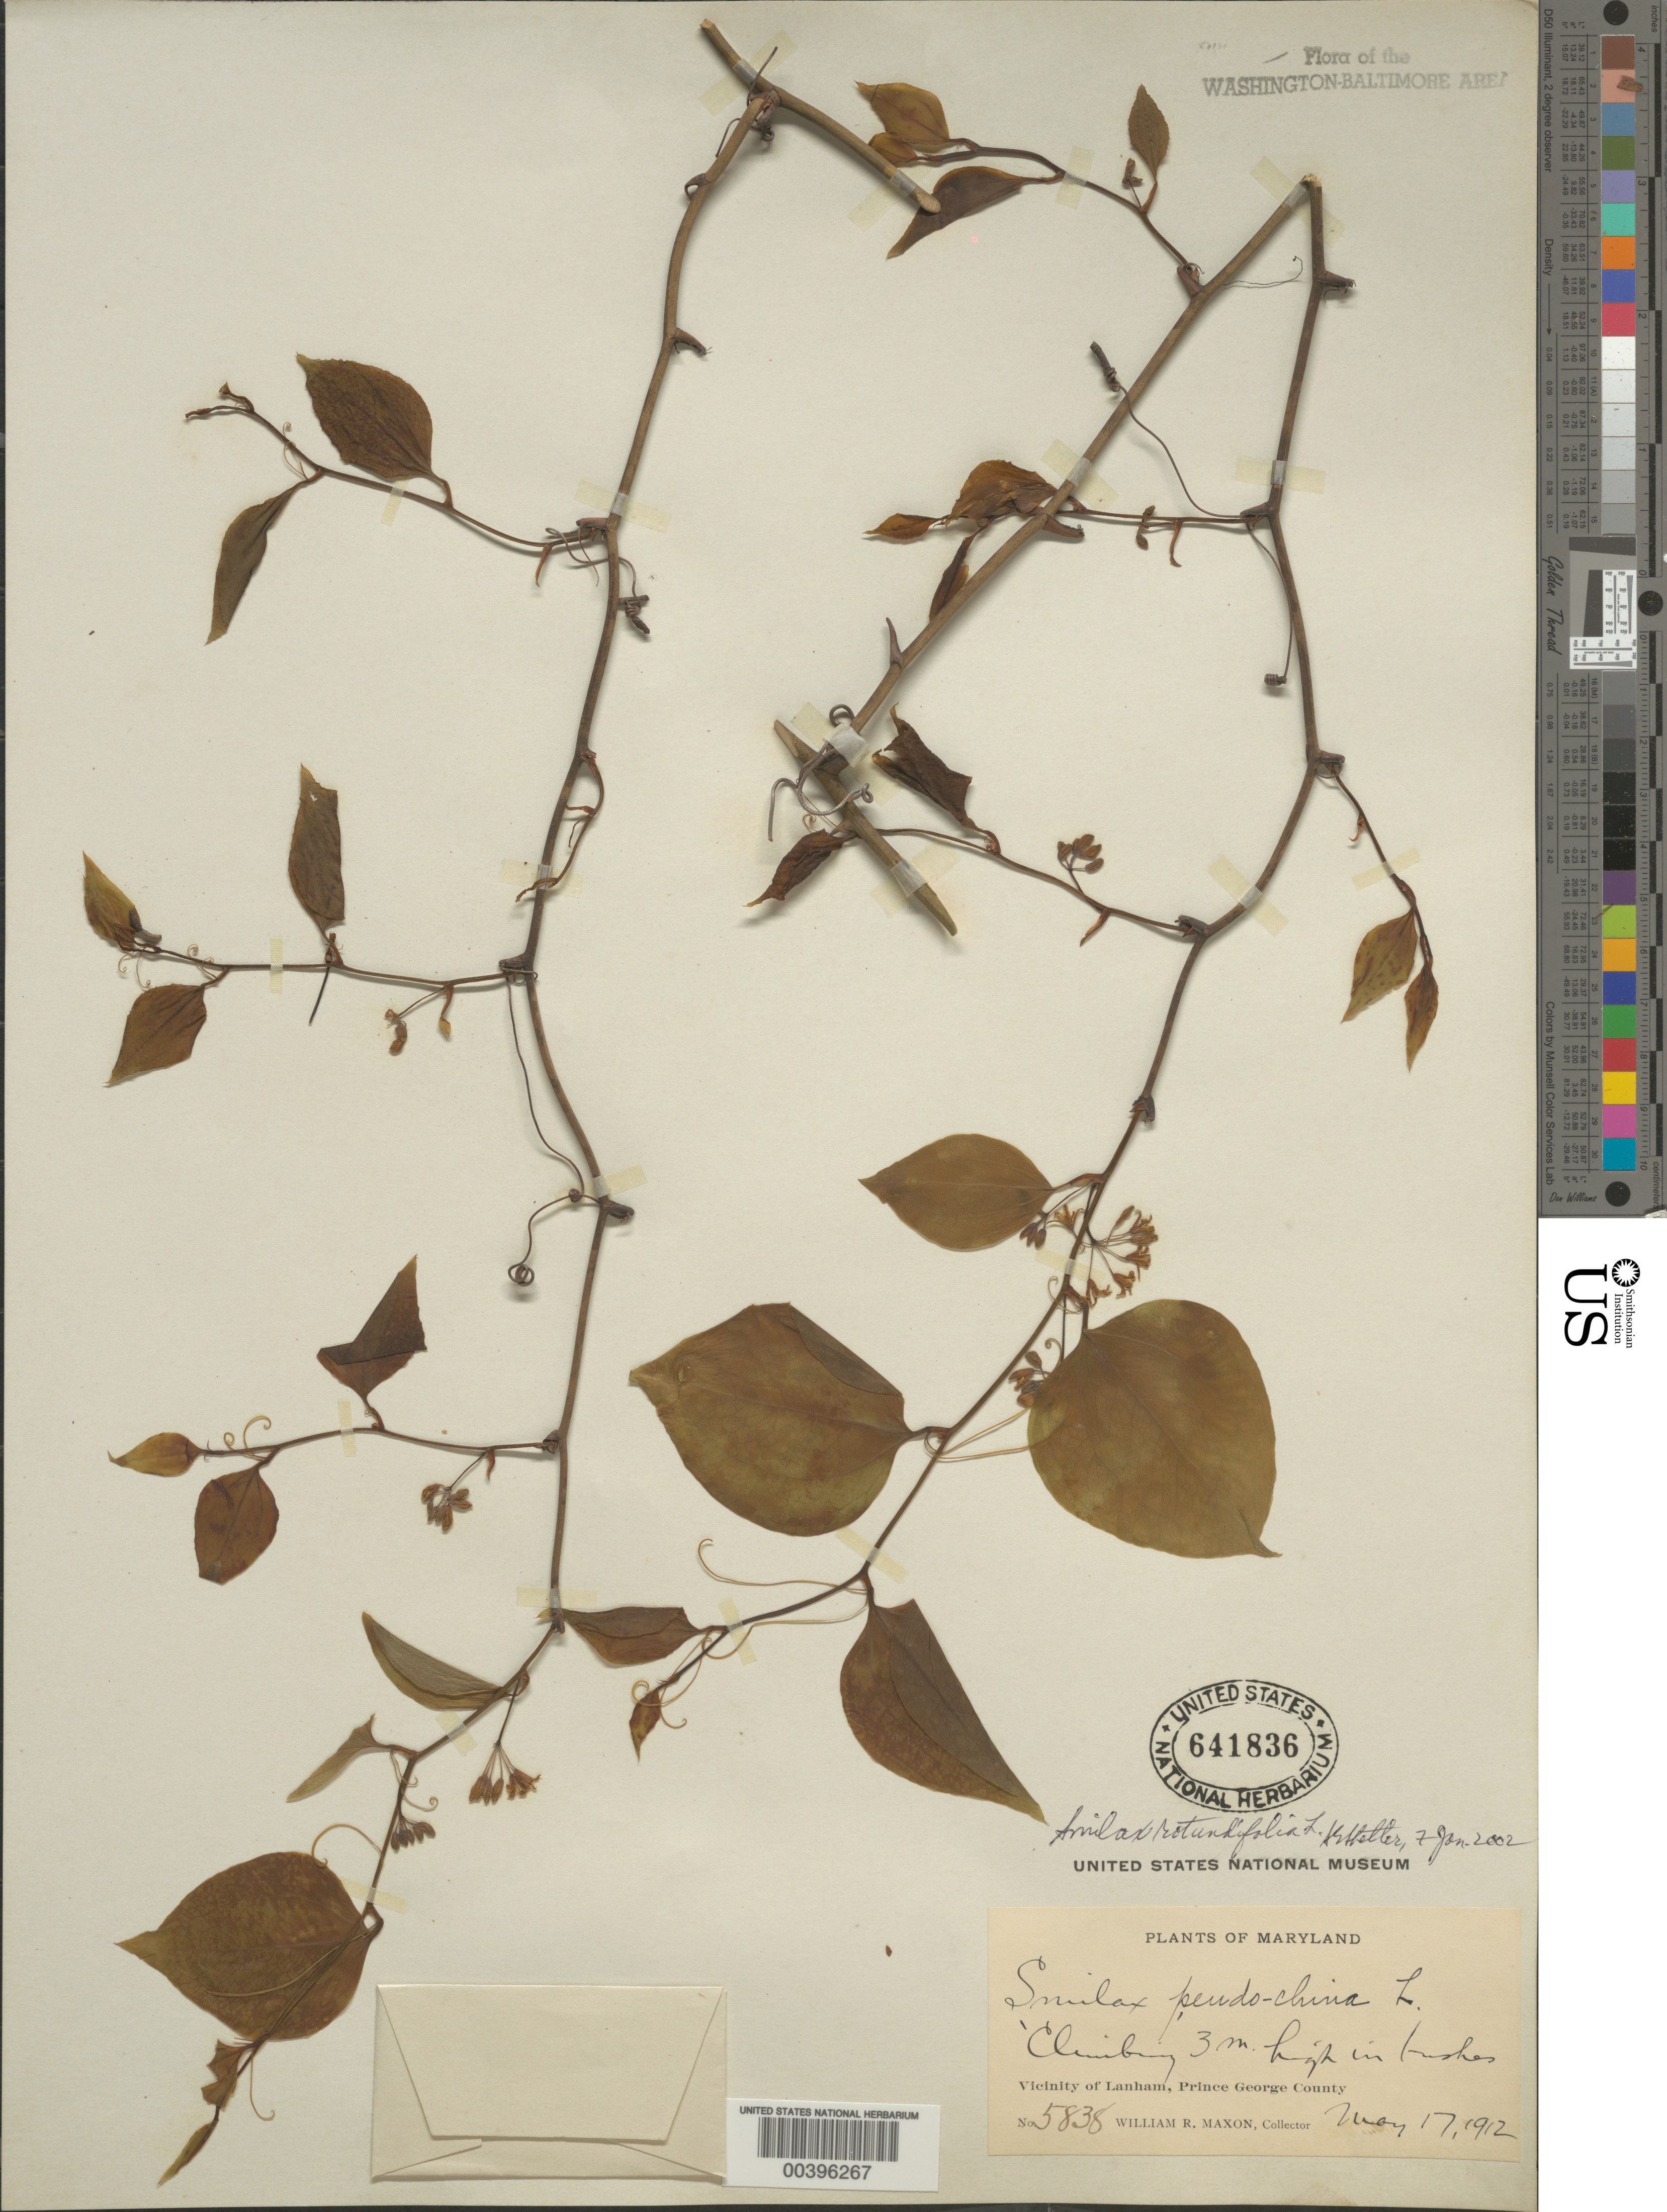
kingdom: Plantae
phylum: Tracheophyta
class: Liliopsida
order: Liliales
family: Smilacaceae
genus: Smilax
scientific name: Smilax rotundifolia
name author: L.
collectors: W. R. Maxon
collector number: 5838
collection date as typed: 17 May 1912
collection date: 1912-05-17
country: United States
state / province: Maryland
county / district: Prince George's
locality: Lanham vicinity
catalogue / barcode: US 641836